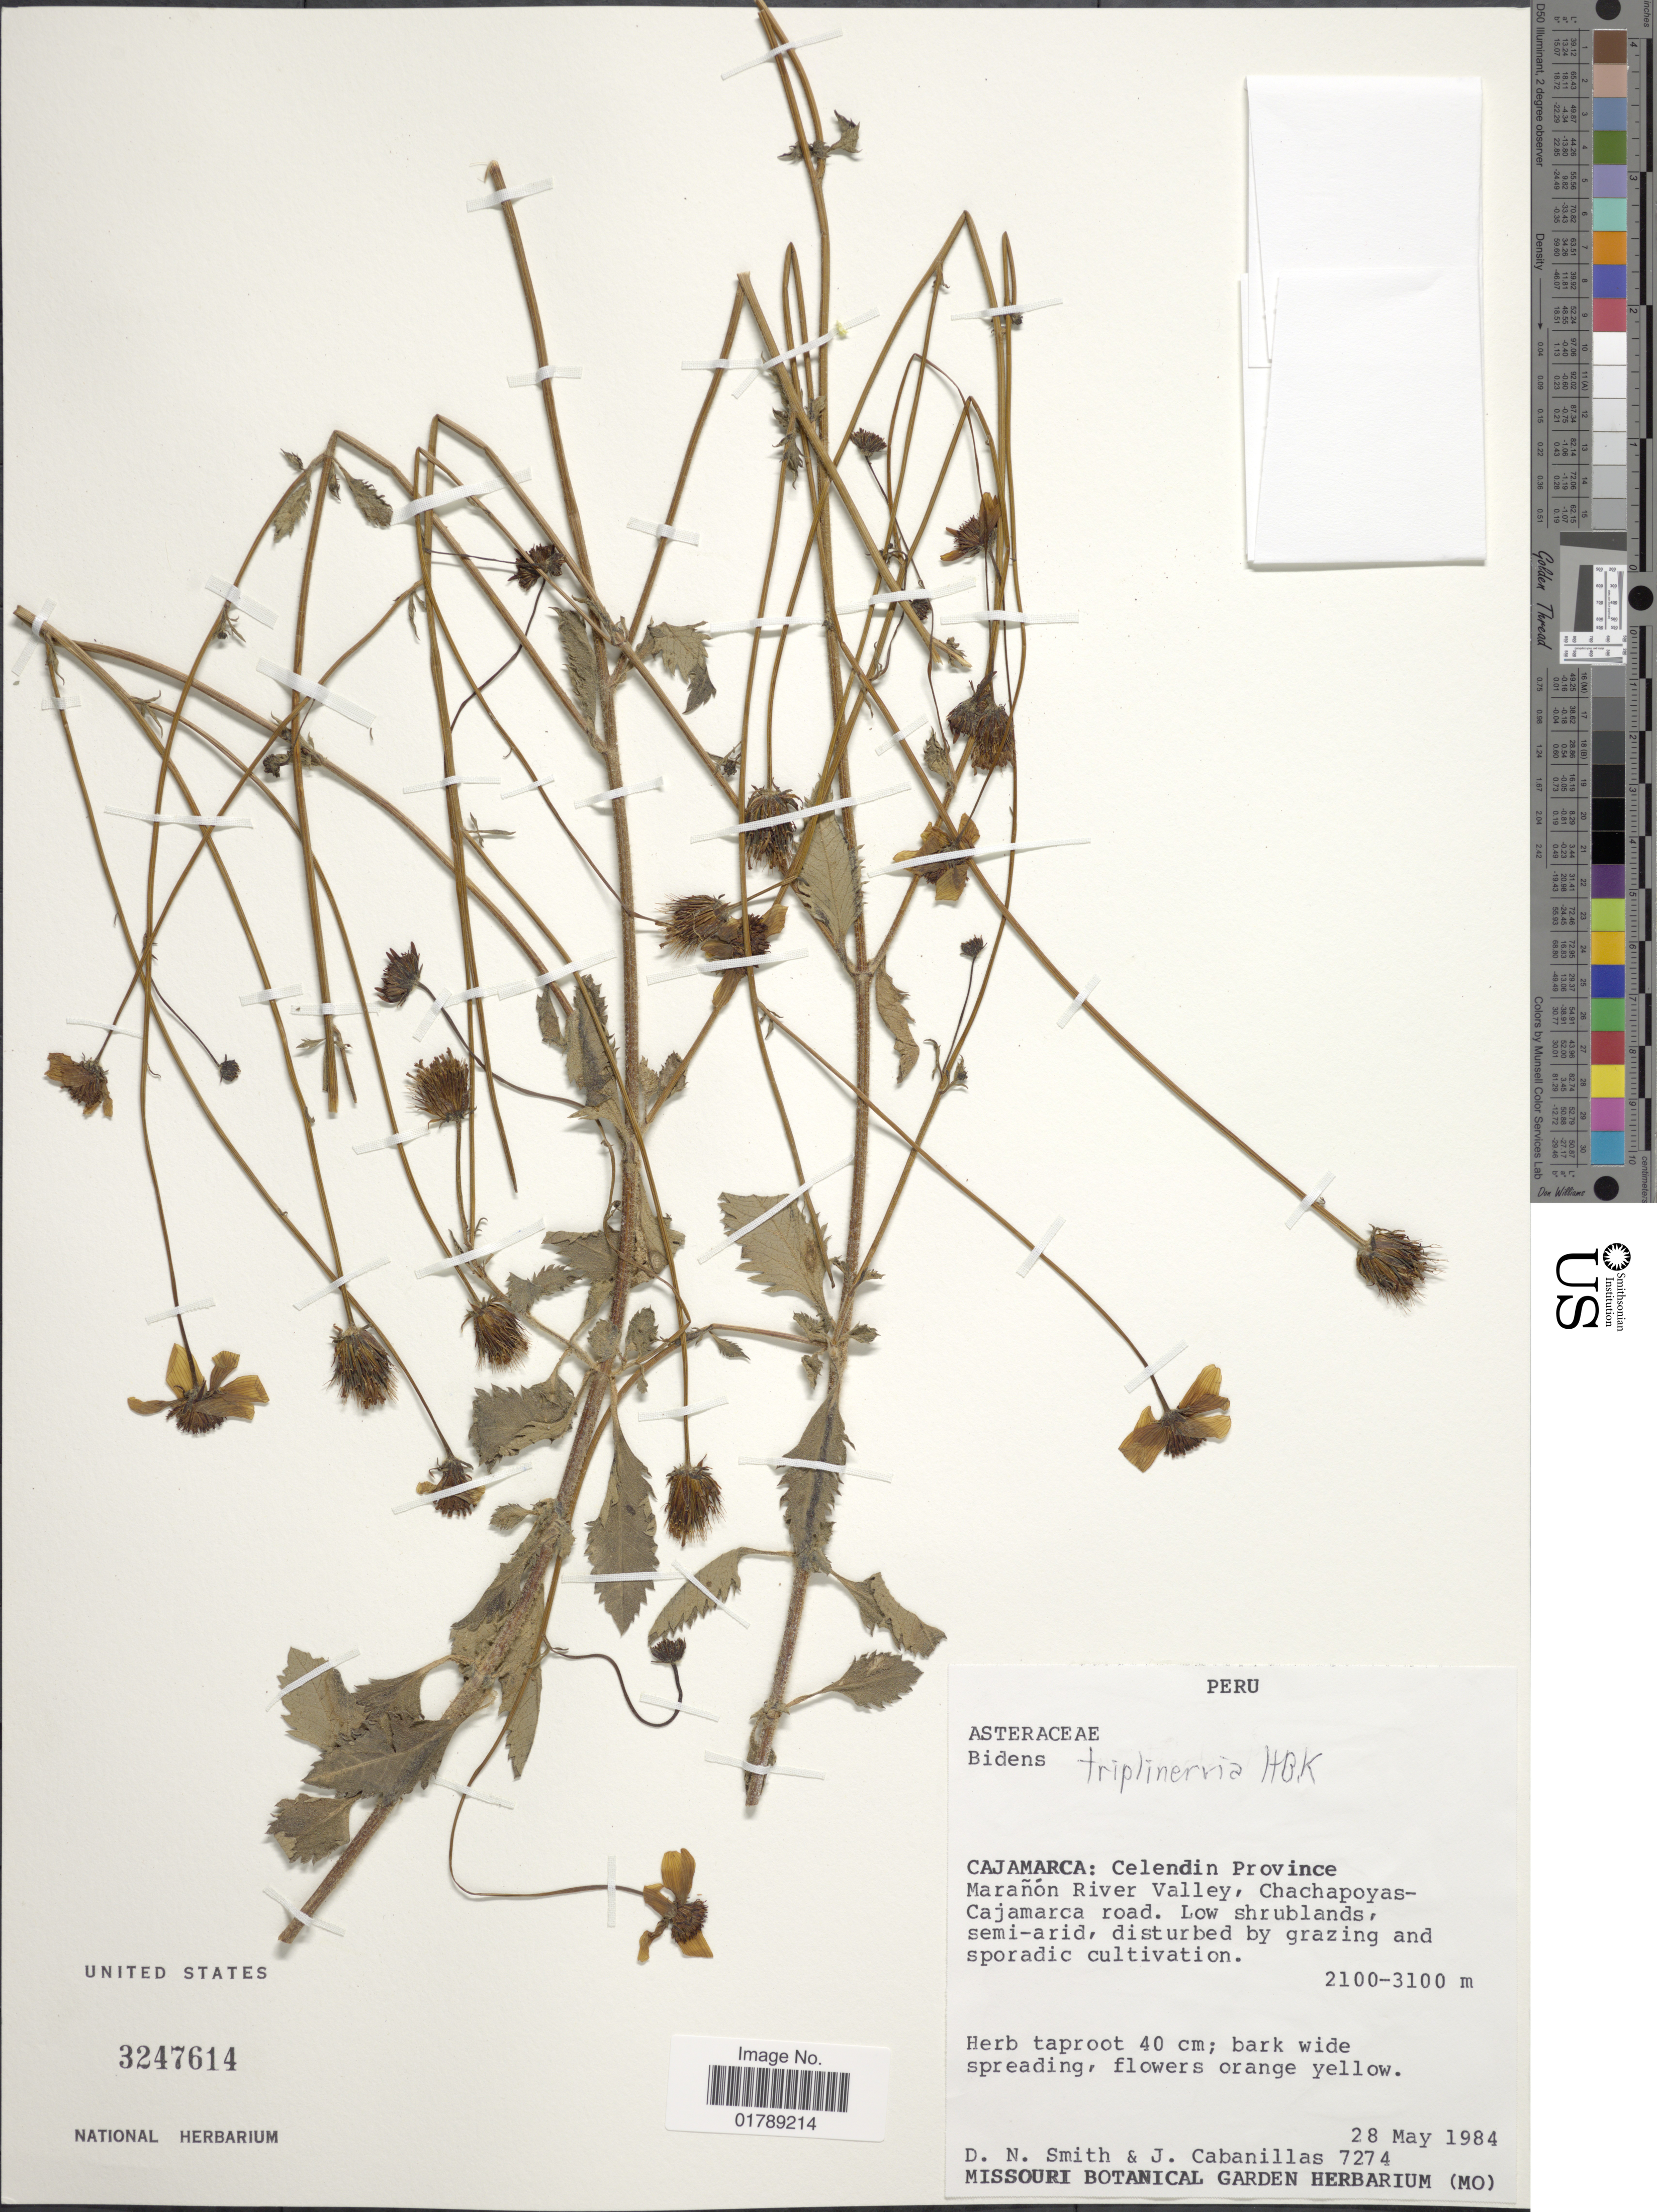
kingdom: Plantae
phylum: Tracheophyta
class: Magnoliopsida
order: Asterales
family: Asteraceae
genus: Bidens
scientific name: Bidens triplinervia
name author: Kunth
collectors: D. Smith & J. Cabanillas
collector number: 7274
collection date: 1984-05-28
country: Peru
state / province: Cajamarca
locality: Celendin Province. Marañón River Valley, Chachapoyas-Cajamarca road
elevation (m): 2100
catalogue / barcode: US 3247614